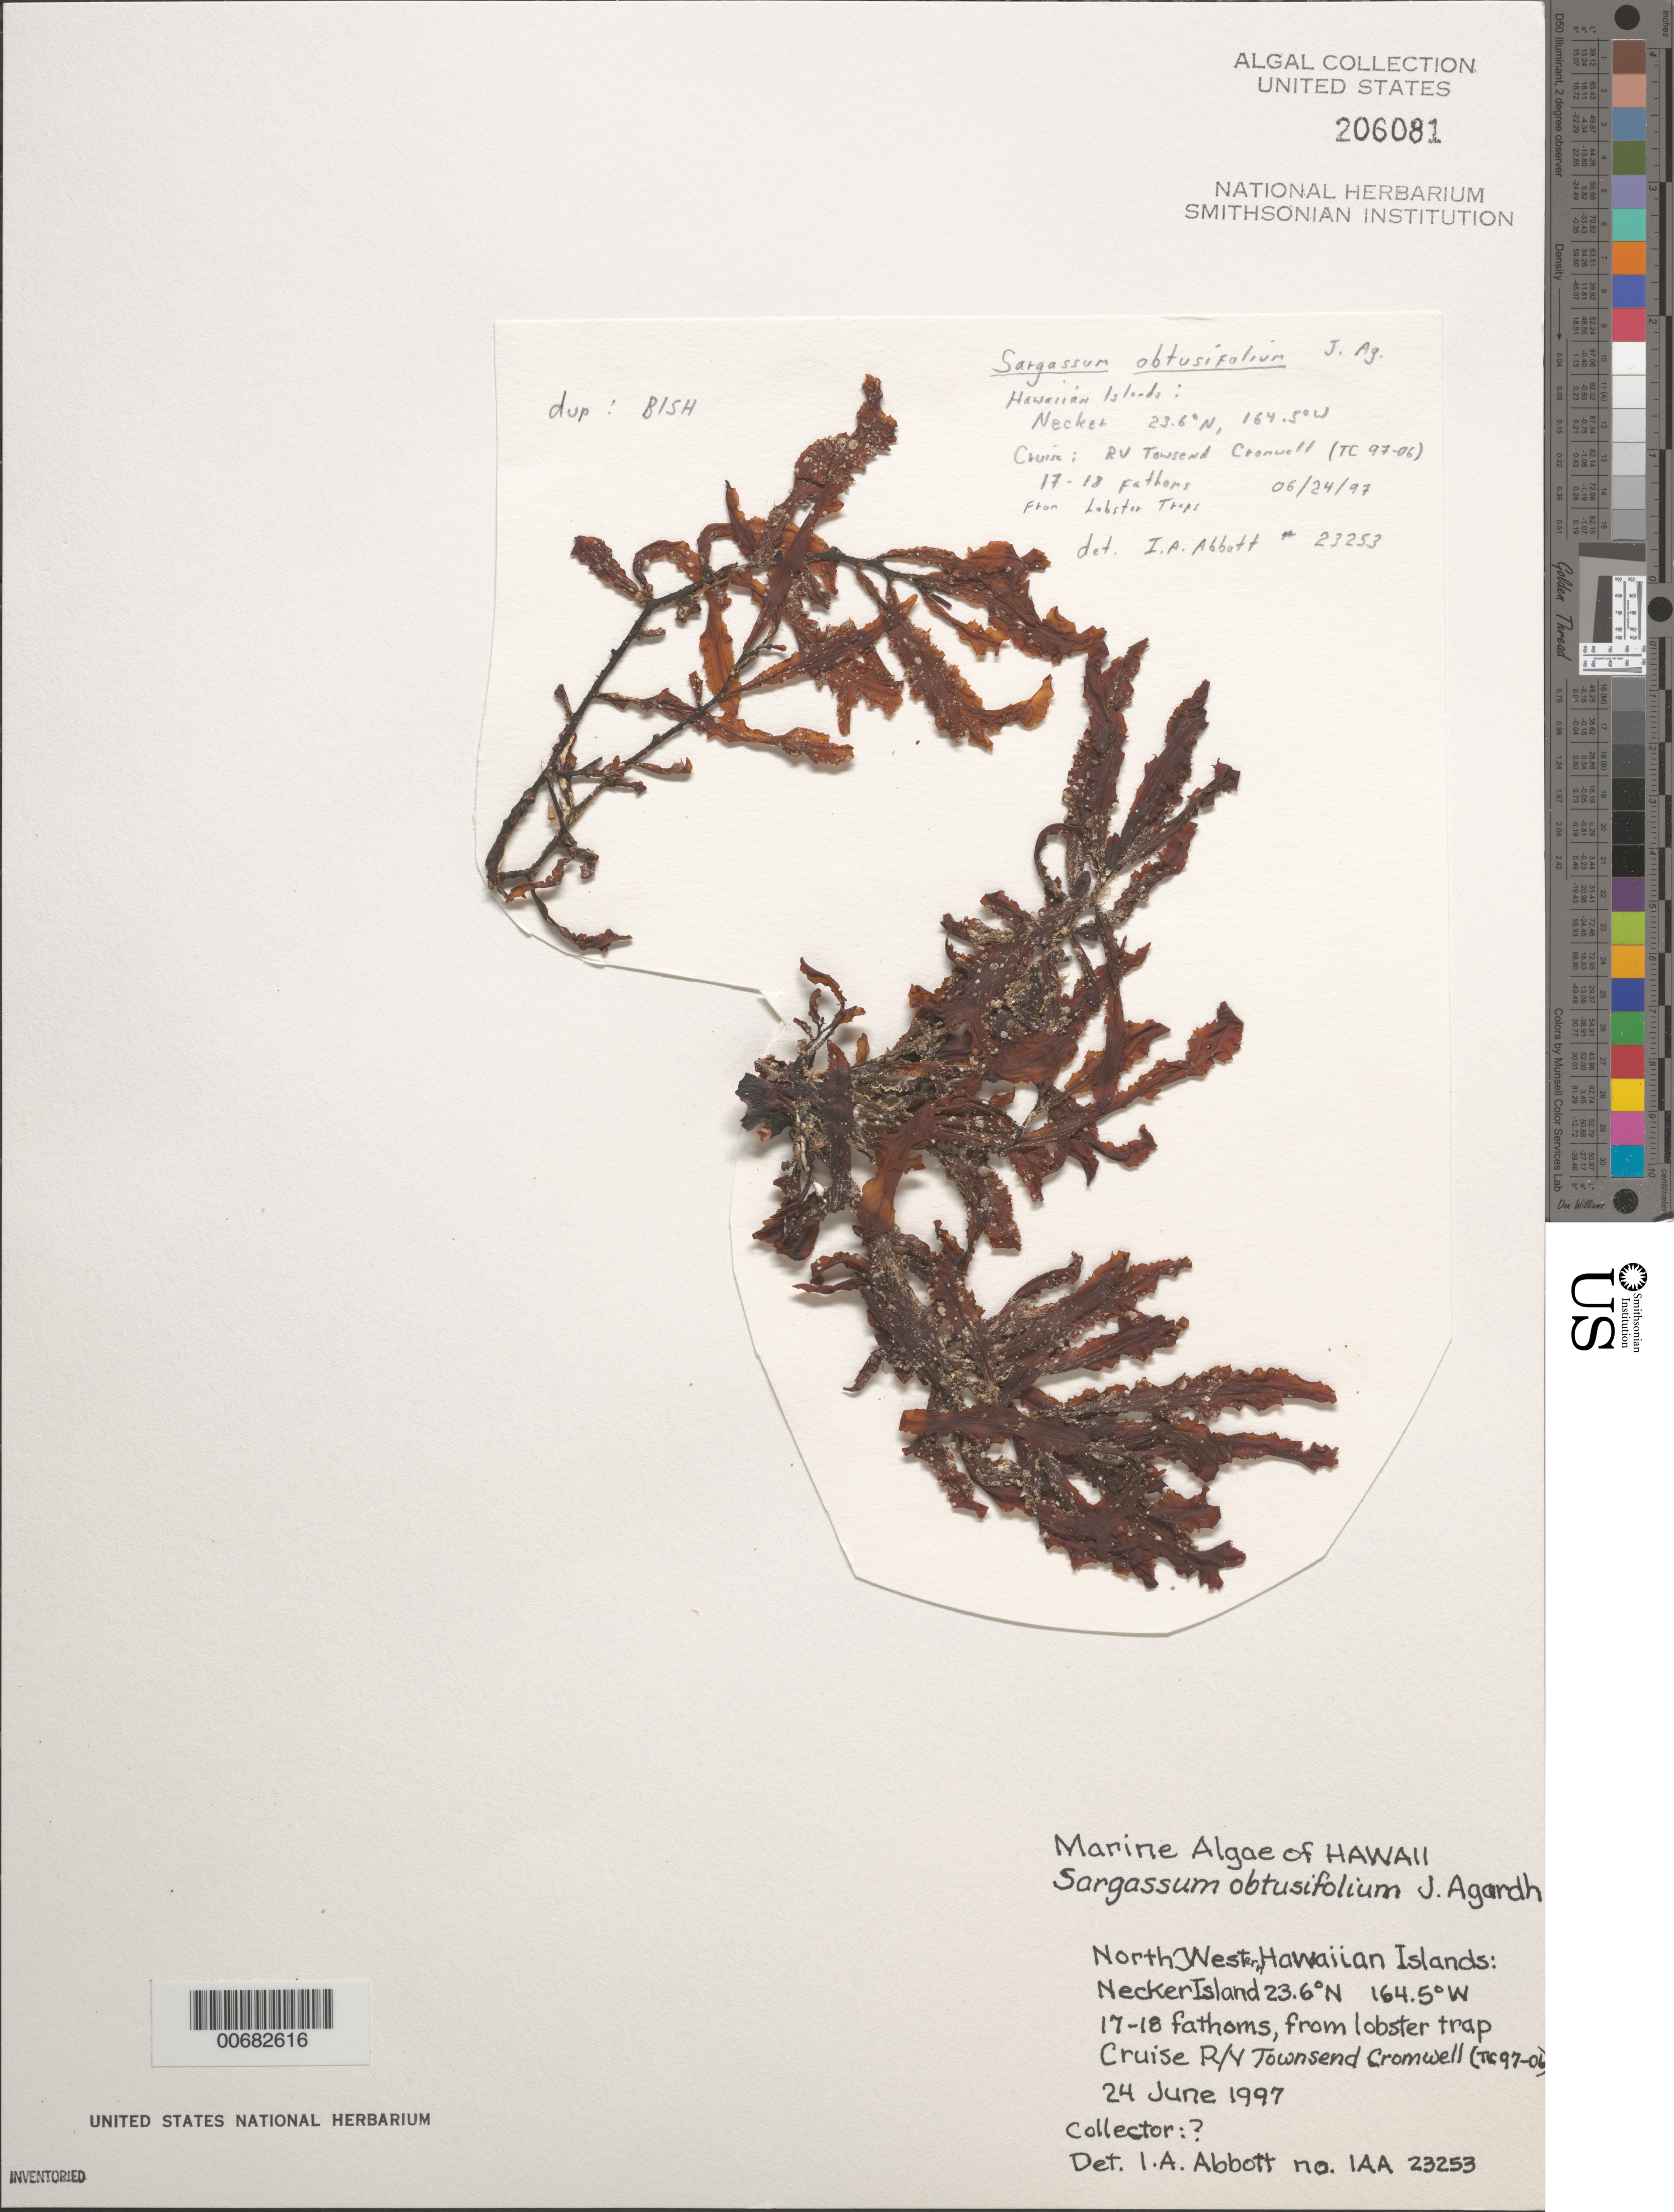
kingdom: Chromista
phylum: Ochrophyta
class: Phaeophyceae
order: Fucales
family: Sargassaceae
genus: Sargassum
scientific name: Sargassum obtusifolium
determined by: Abbott, Isabella A.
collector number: IAA 23253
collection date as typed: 24 Jun 1997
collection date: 1997-06-24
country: United States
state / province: Hawaii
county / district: Honolulu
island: Necker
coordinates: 23.6 N, 164.5 W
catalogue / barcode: US 206081